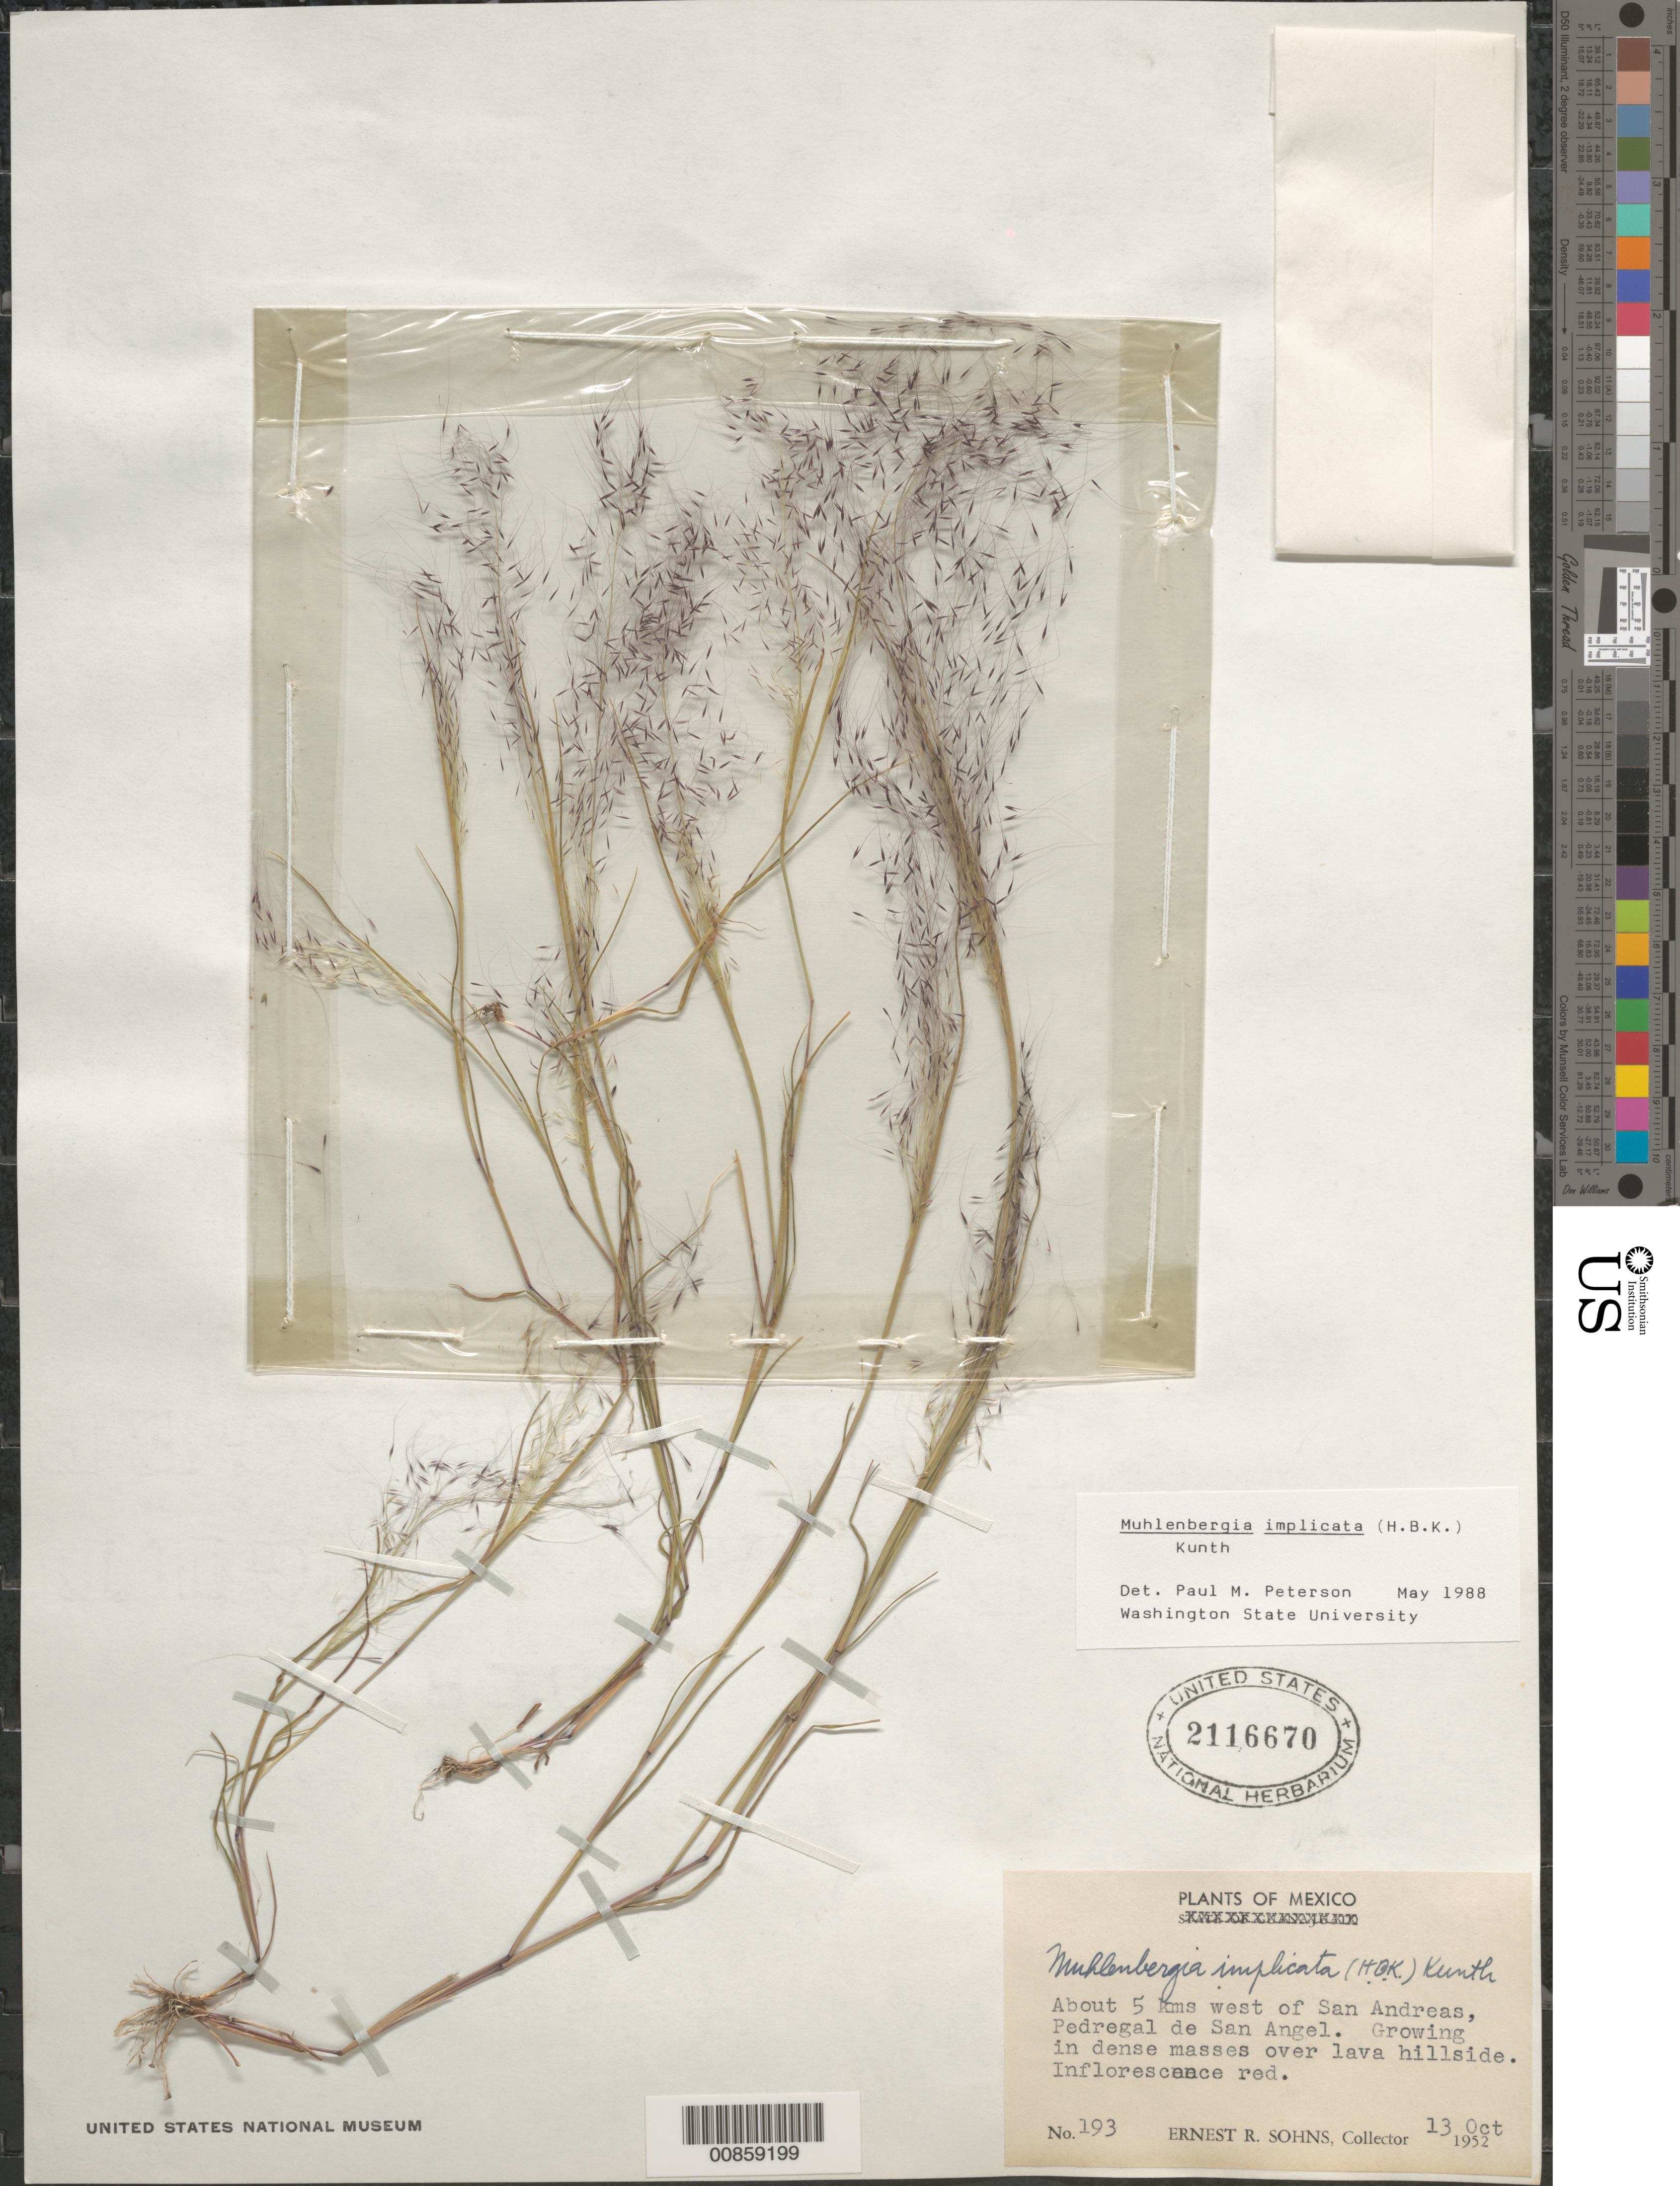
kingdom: Plantae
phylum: Tracheophyta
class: Liliopsida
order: Poales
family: Poaceae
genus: Muhlenbergia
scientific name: Muhlenbergia implicata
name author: (Kunth) Trin.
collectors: E. R. Sohns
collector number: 193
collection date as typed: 13 Oct 1952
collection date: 1952-10-13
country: Mexico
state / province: Distrito Federal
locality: Pedregal de San Angel, cerca del cruce del FC carr. Ajusco, deleg. Tlalpan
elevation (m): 2650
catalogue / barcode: US 2116670